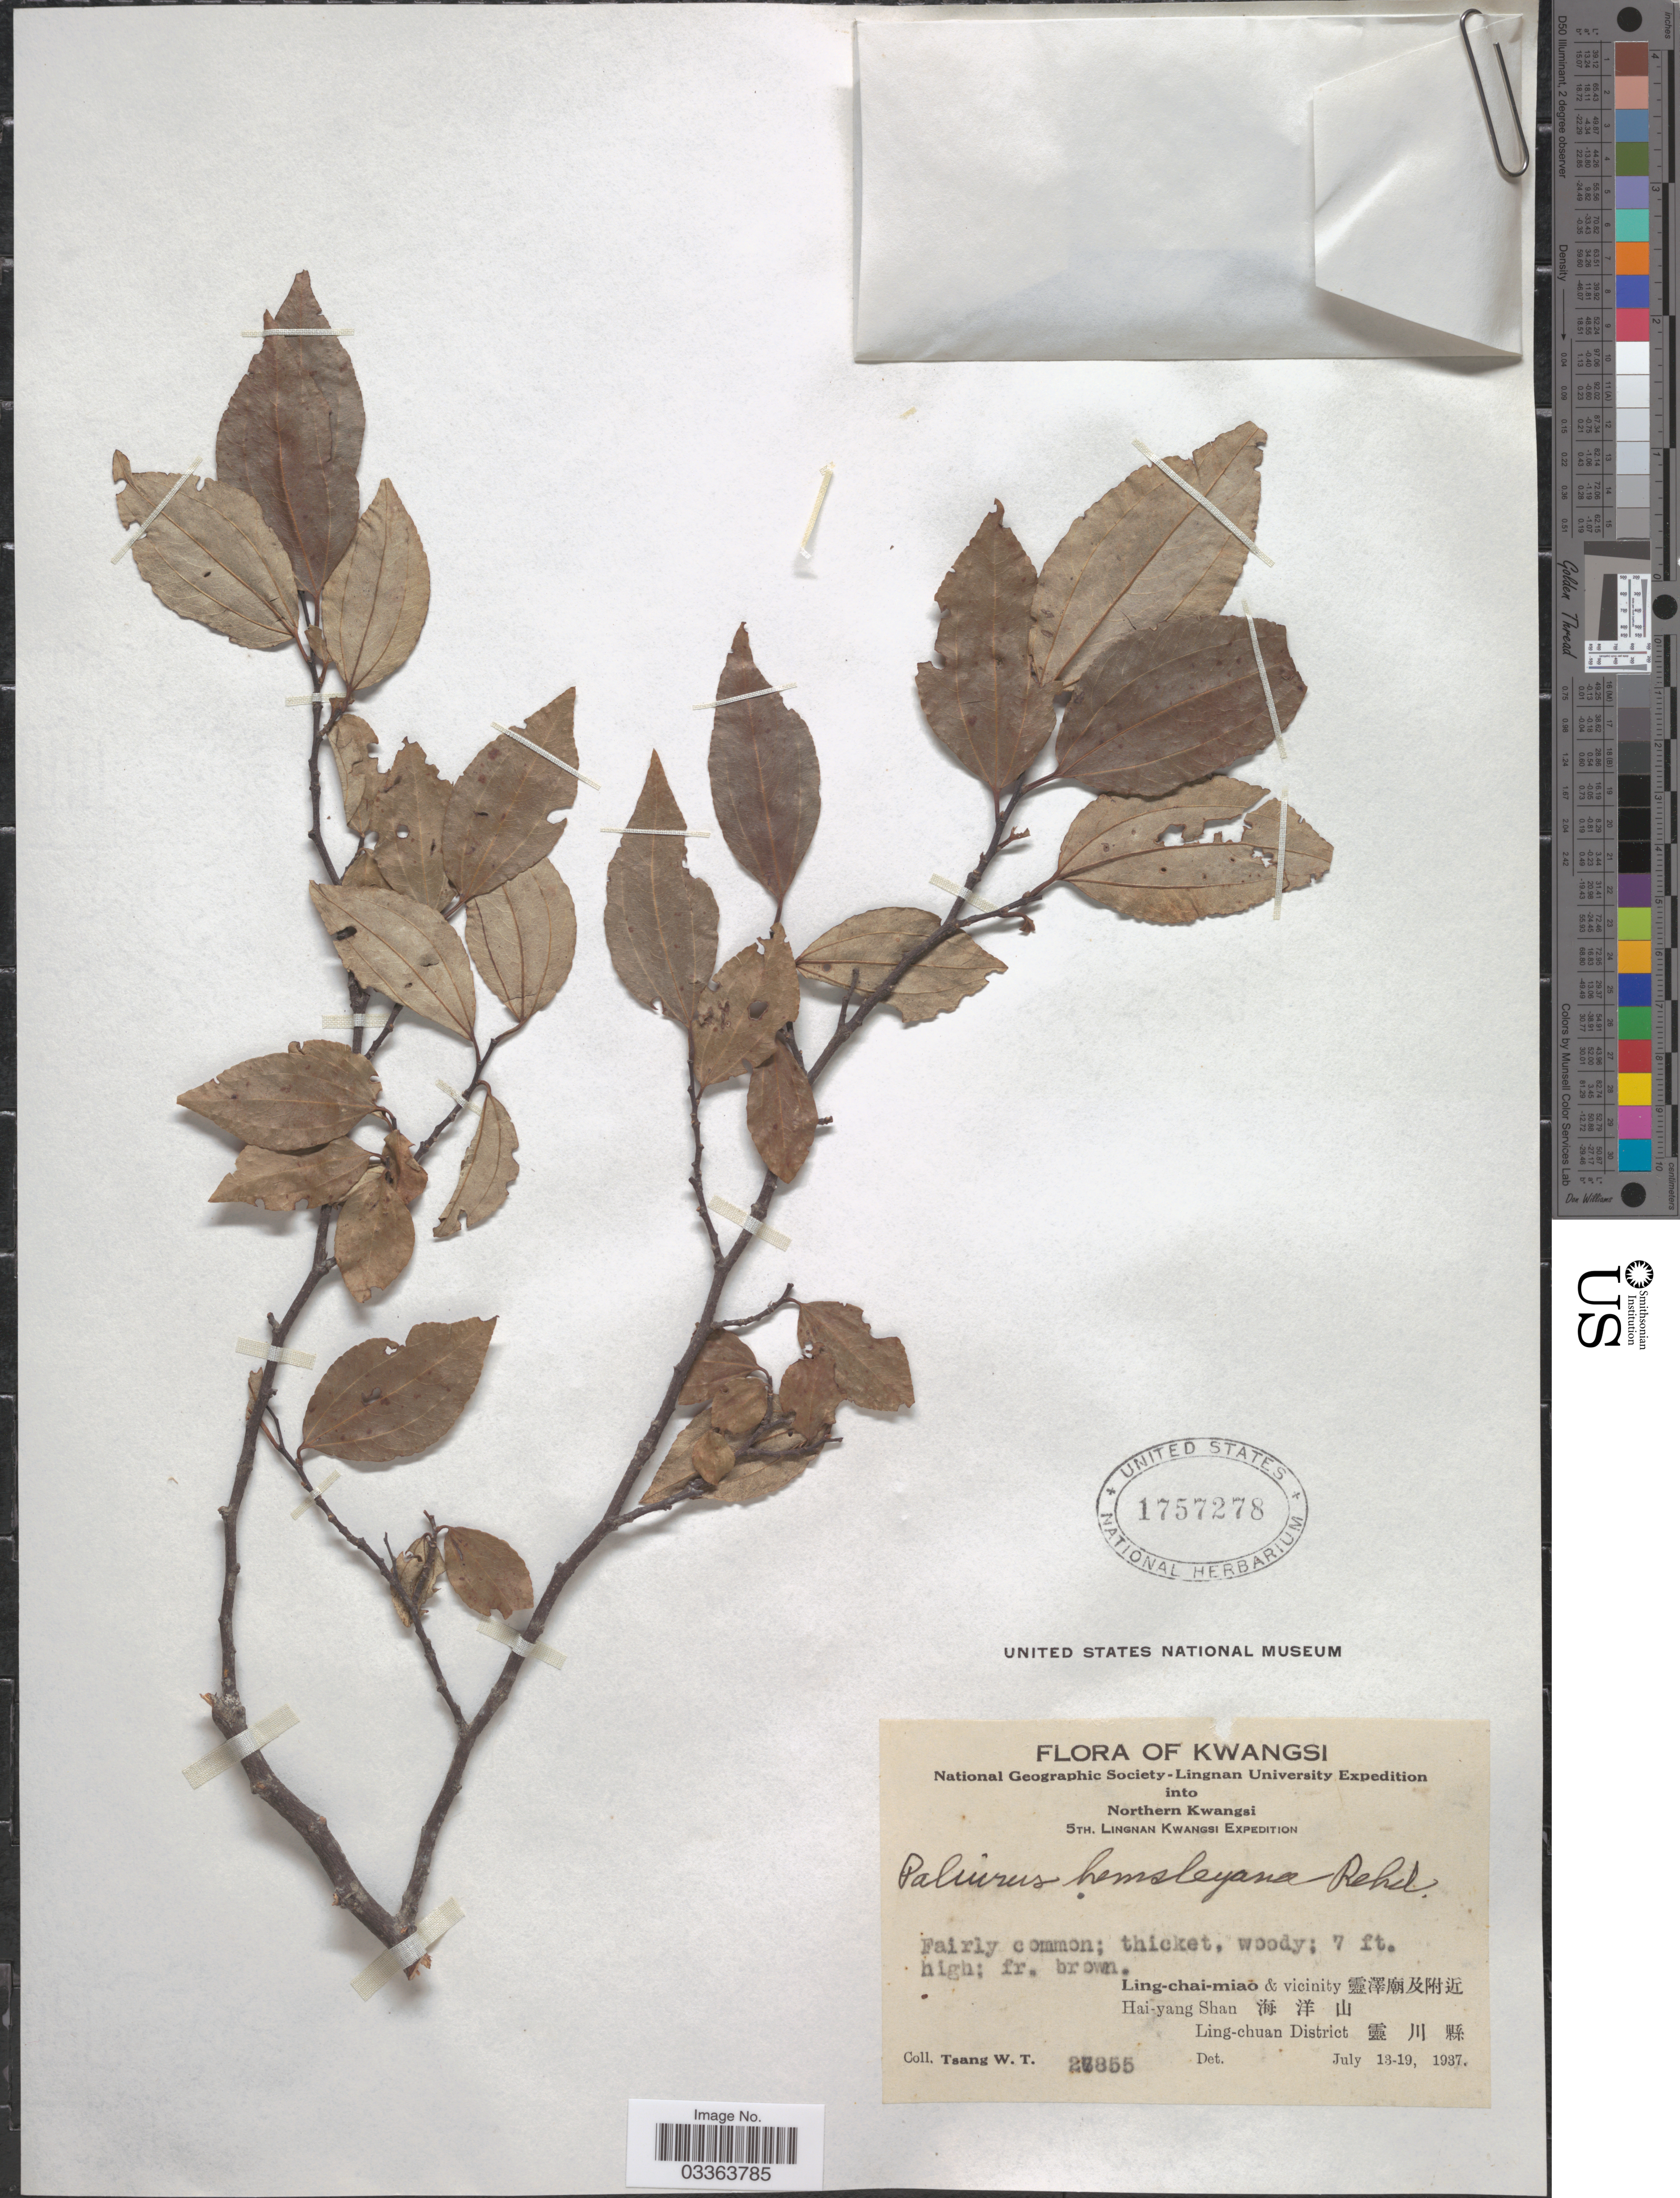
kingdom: Plantae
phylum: Tracheophyta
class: Magnoliopsida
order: Rosales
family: Rhamnaceae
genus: Paliurus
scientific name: Paliurus hemsleyanus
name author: Rehder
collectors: W. T. Tsang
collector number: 27855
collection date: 1937-07-13/1937-07-19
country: China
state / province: Guangxi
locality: Kwangsi. Northern Kwangsi. Ling-chai-miao & vicinity. X. Hai-yang Shan. X. Ling-chuan District. X.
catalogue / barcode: US 1757278